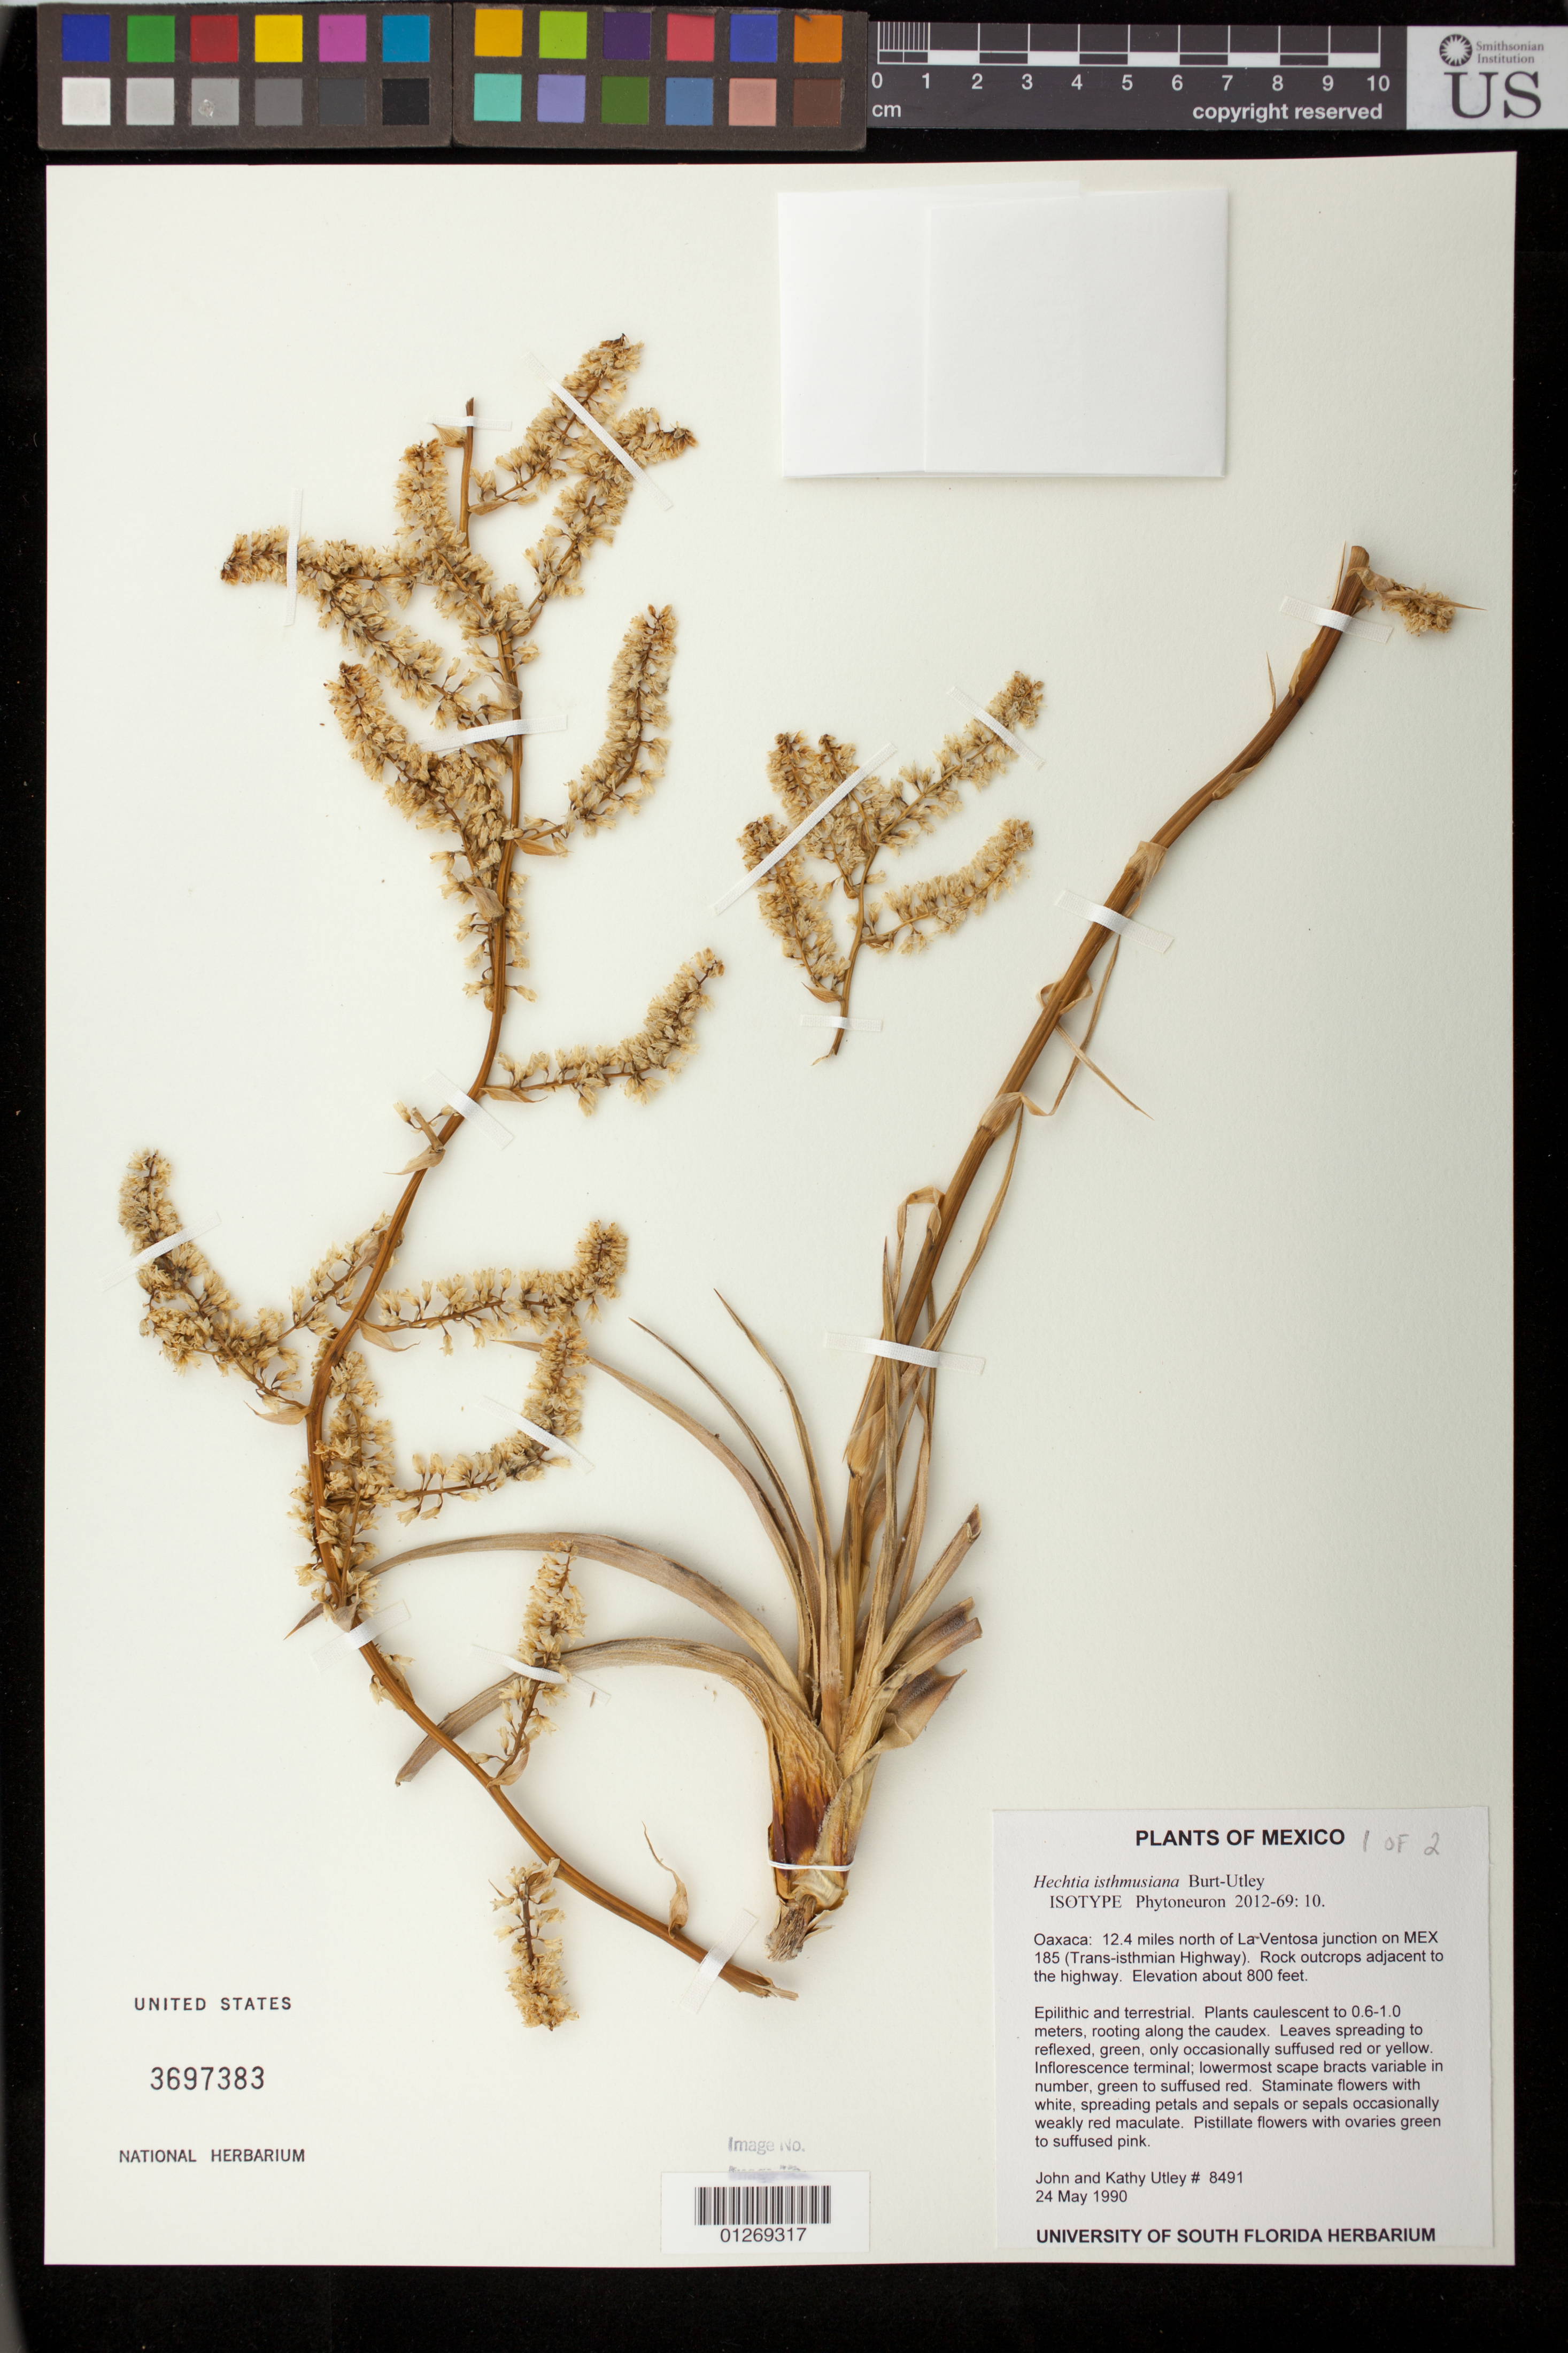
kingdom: Plantae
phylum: Tracheophyta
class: Liliopsida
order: Poales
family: Bromeliaceae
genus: Hechtia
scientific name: Hechtia isthmusiana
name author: Burt-Utley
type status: Isotype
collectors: J. F. Utley & K. M. Burt-Utley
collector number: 8491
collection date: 1990-05-24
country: Mexico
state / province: Oaxaca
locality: Oaxaca: 12.4 miles north of La Ventosa junction on MEX 185 (Trans-isthmian Highway)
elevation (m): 244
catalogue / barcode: US 3697383